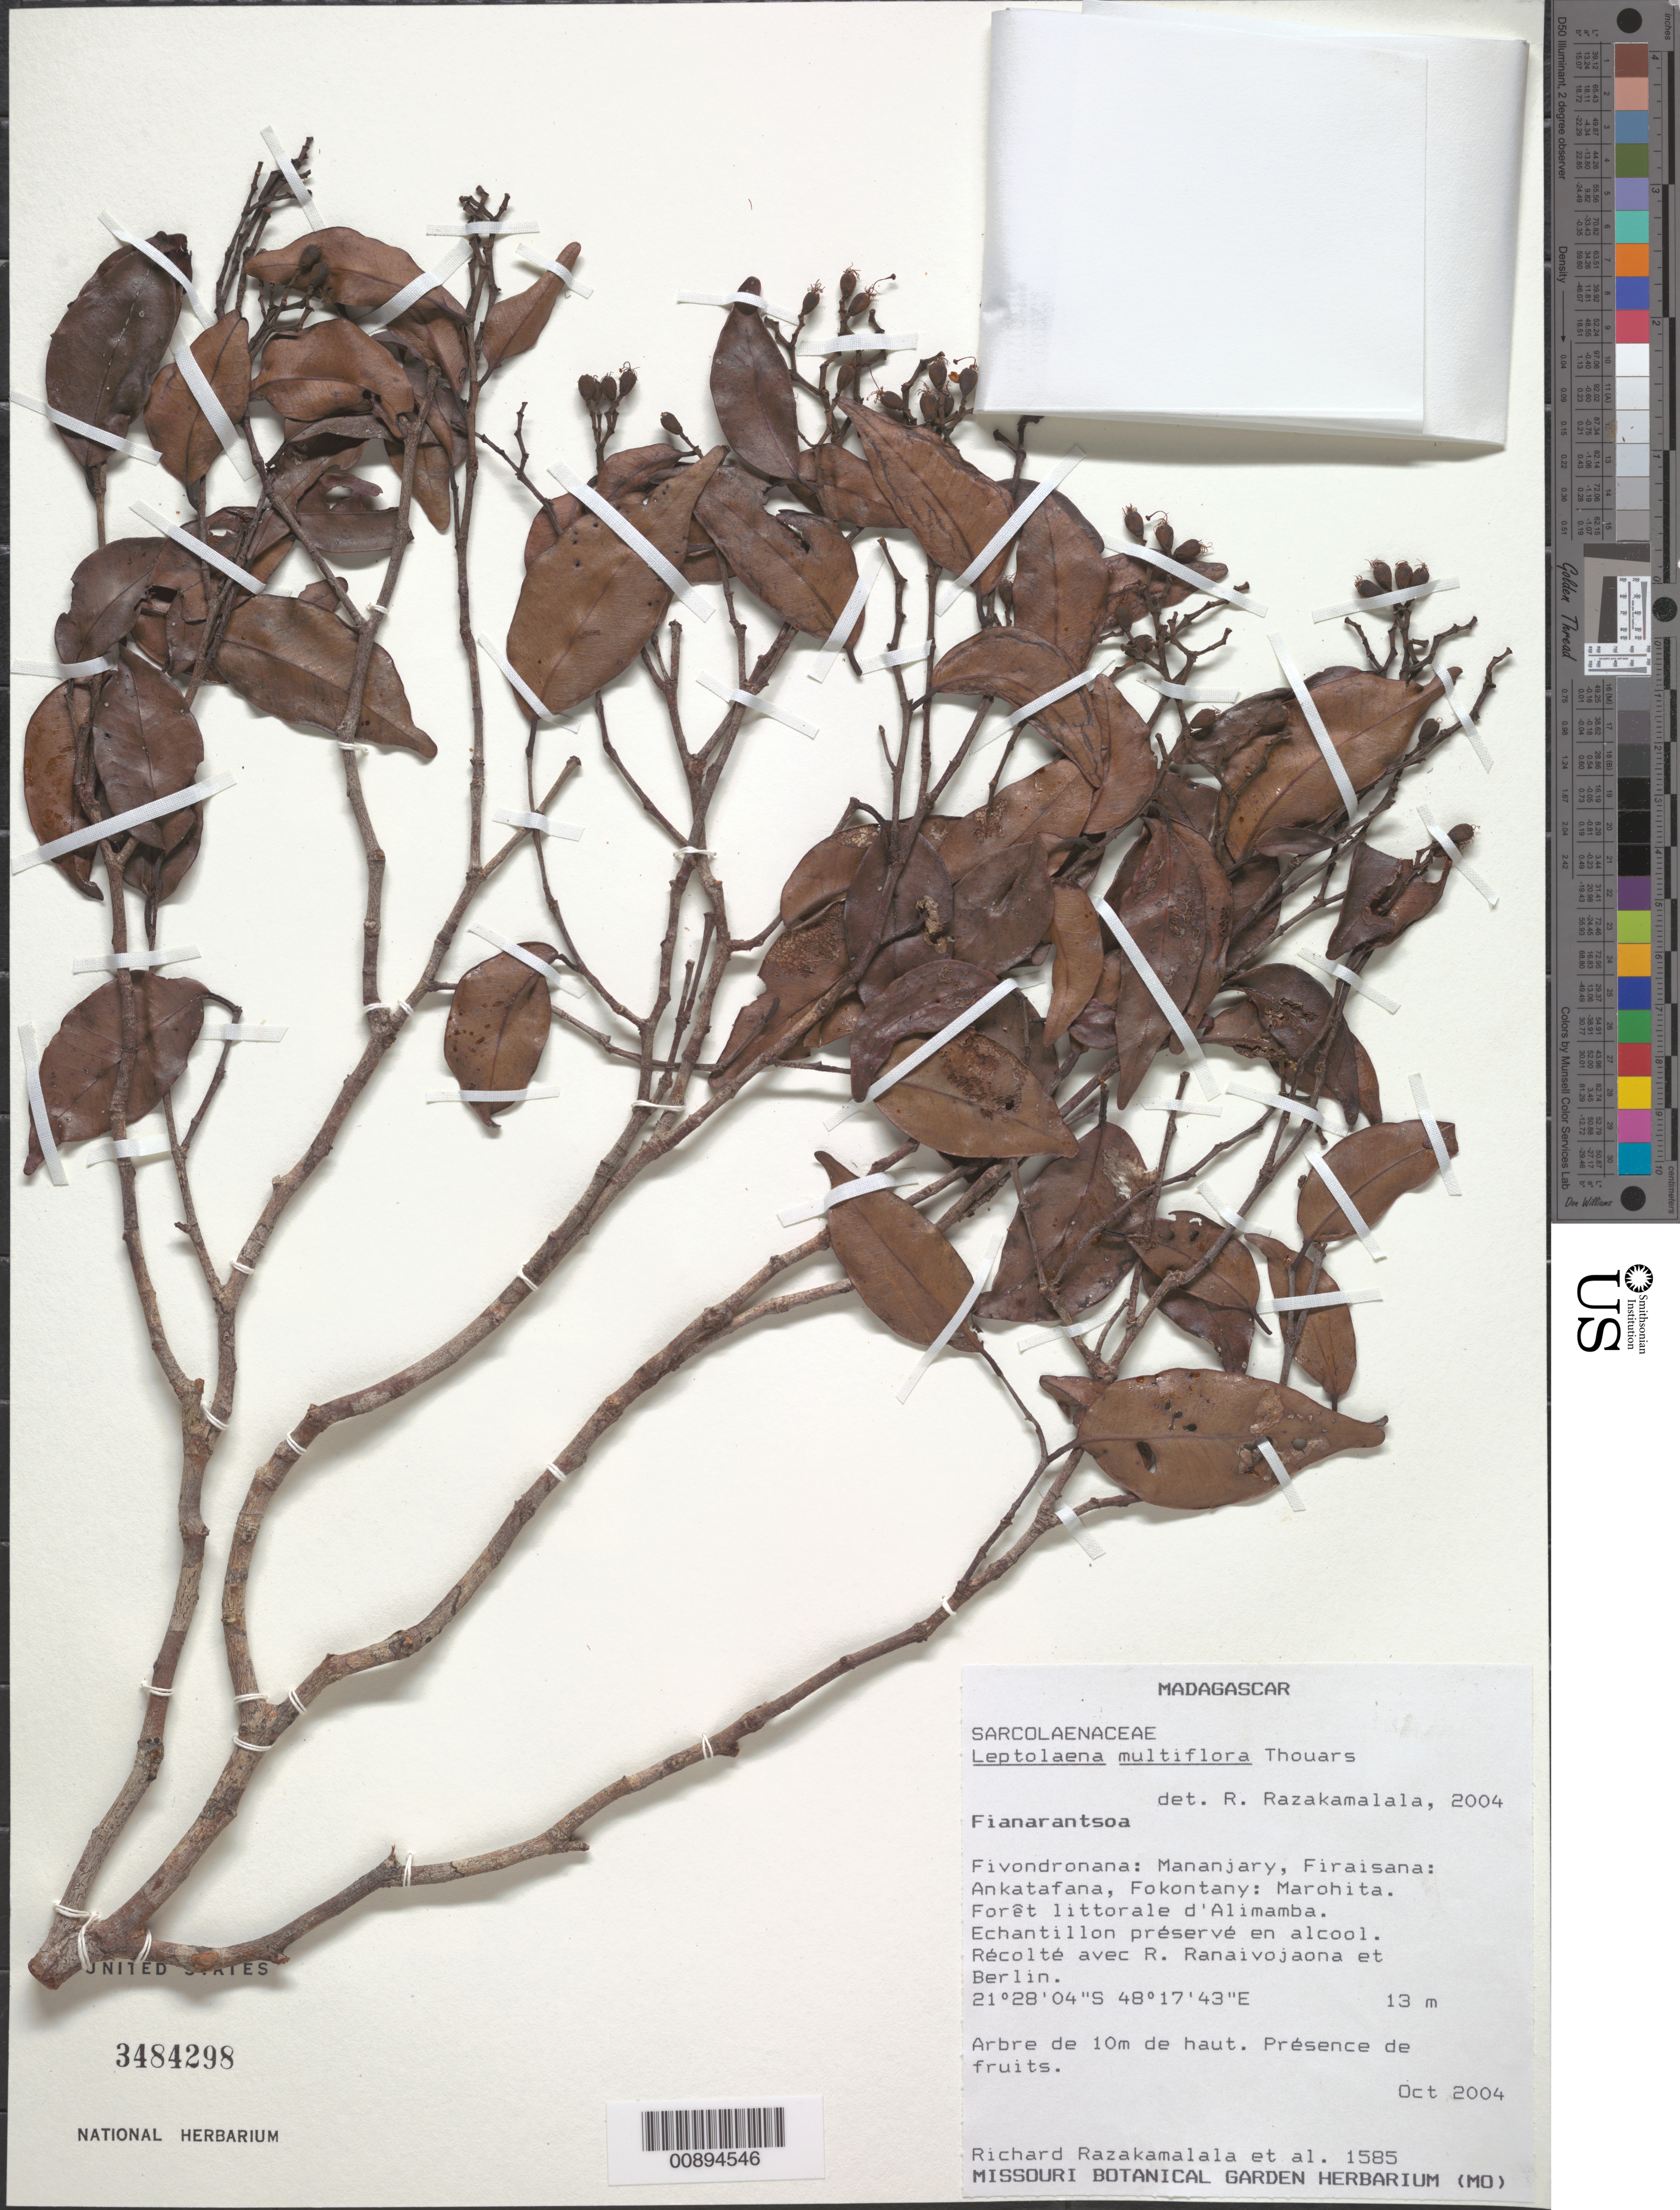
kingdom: Plantae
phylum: Tracheophyta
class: Magnoliopsida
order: Malvales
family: Sarcolaenaceae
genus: Leptolaena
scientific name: Leptolaena multiflora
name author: Thouars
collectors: R. Razakamalala et al.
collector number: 1585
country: Madagascar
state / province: Vatovavy Fitovinany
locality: Fivondronana, Mananjary, Firaisana, Ankatafana, Fokontany, Marohita.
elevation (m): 13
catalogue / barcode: US 3484298